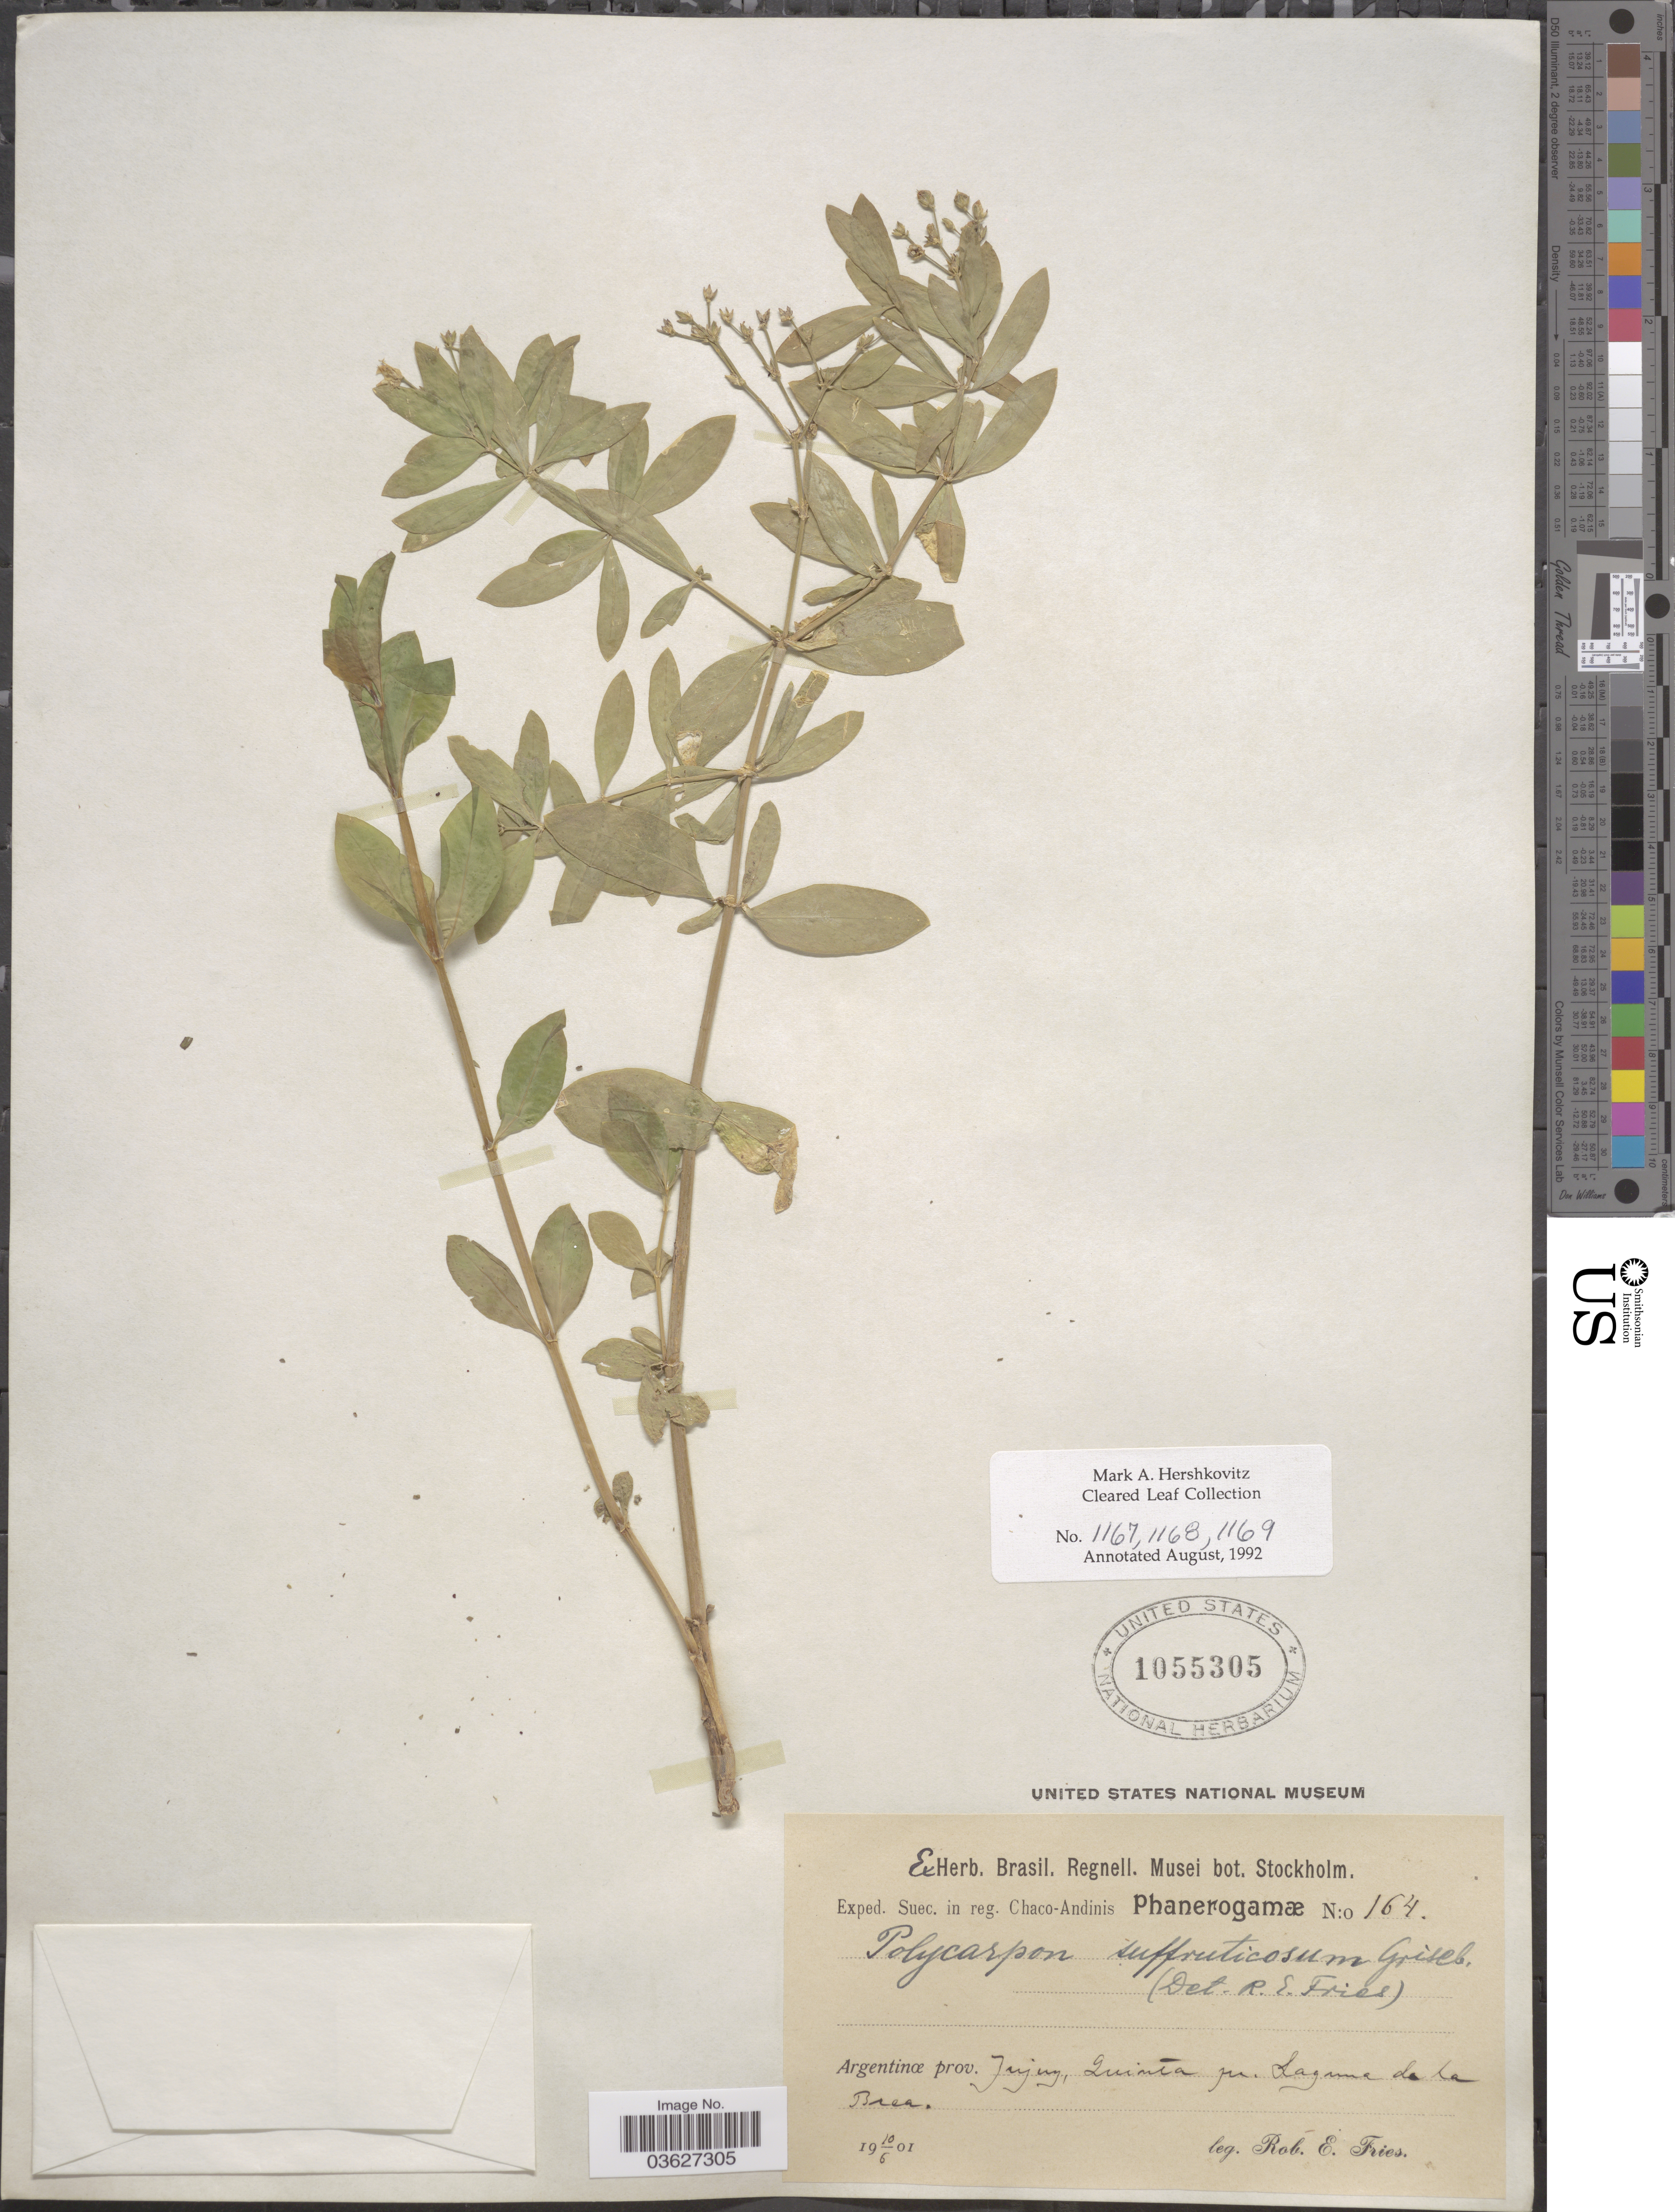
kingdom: Plantae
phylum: Tracheophyta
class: Magnoliopsida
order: Caryophyllales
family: Caryophyllaceae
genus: Augustea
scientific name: Augustea suffruticosa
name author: (Griseb.) Iamonico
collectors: R. E. Fries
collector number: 164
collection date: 1901-06-10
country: Argentina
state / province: Jujuy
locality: Exped. Suec. in reg. Chaco-Andinis Phanerogamæ. Quinta pr. Laguna de la Brea.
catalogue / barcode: US 1055305